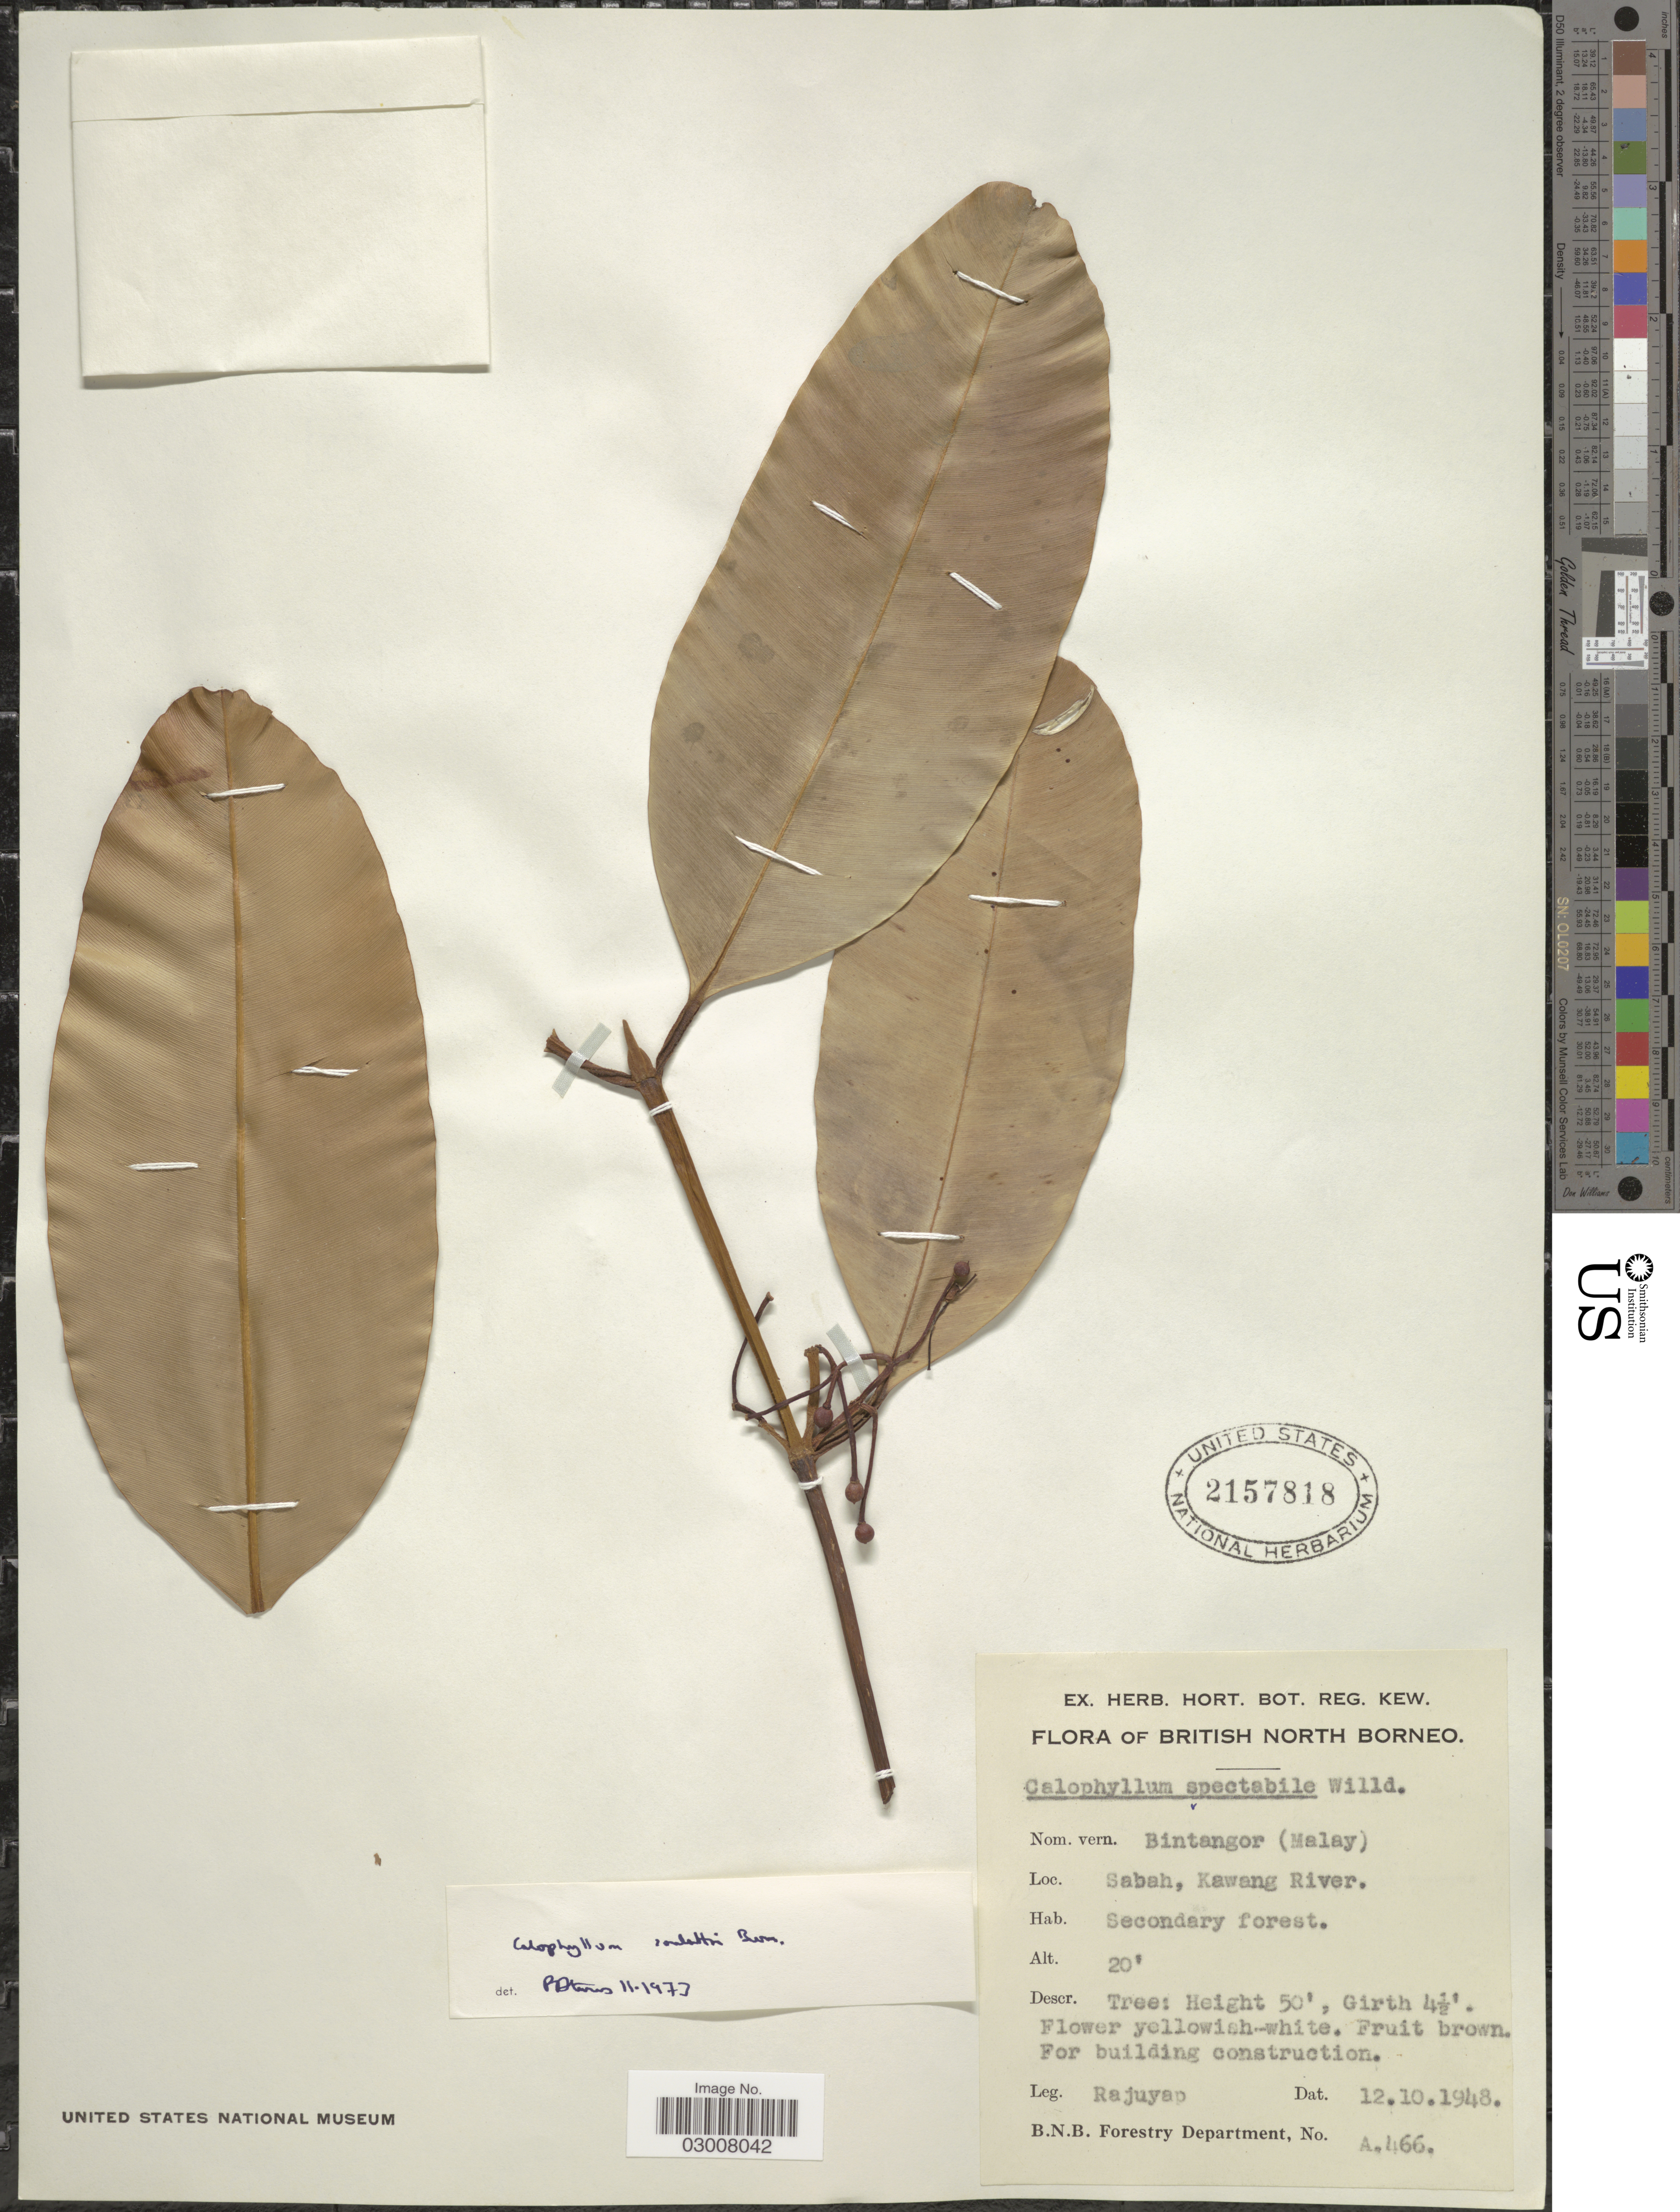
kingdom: Plantae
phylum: Tracheophyta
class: Magnoliopsida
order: Malpighiales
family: Calophyllaceae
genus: Calophyllum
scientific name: Calophyllum soulattri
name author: Burm. f.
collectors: Rajuyap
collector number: A466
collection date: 1948-10-12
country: Malaysia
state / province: Sabah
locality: British North Borneo, Sabah, Kawang River.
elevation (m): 6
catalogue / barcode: US 2157818